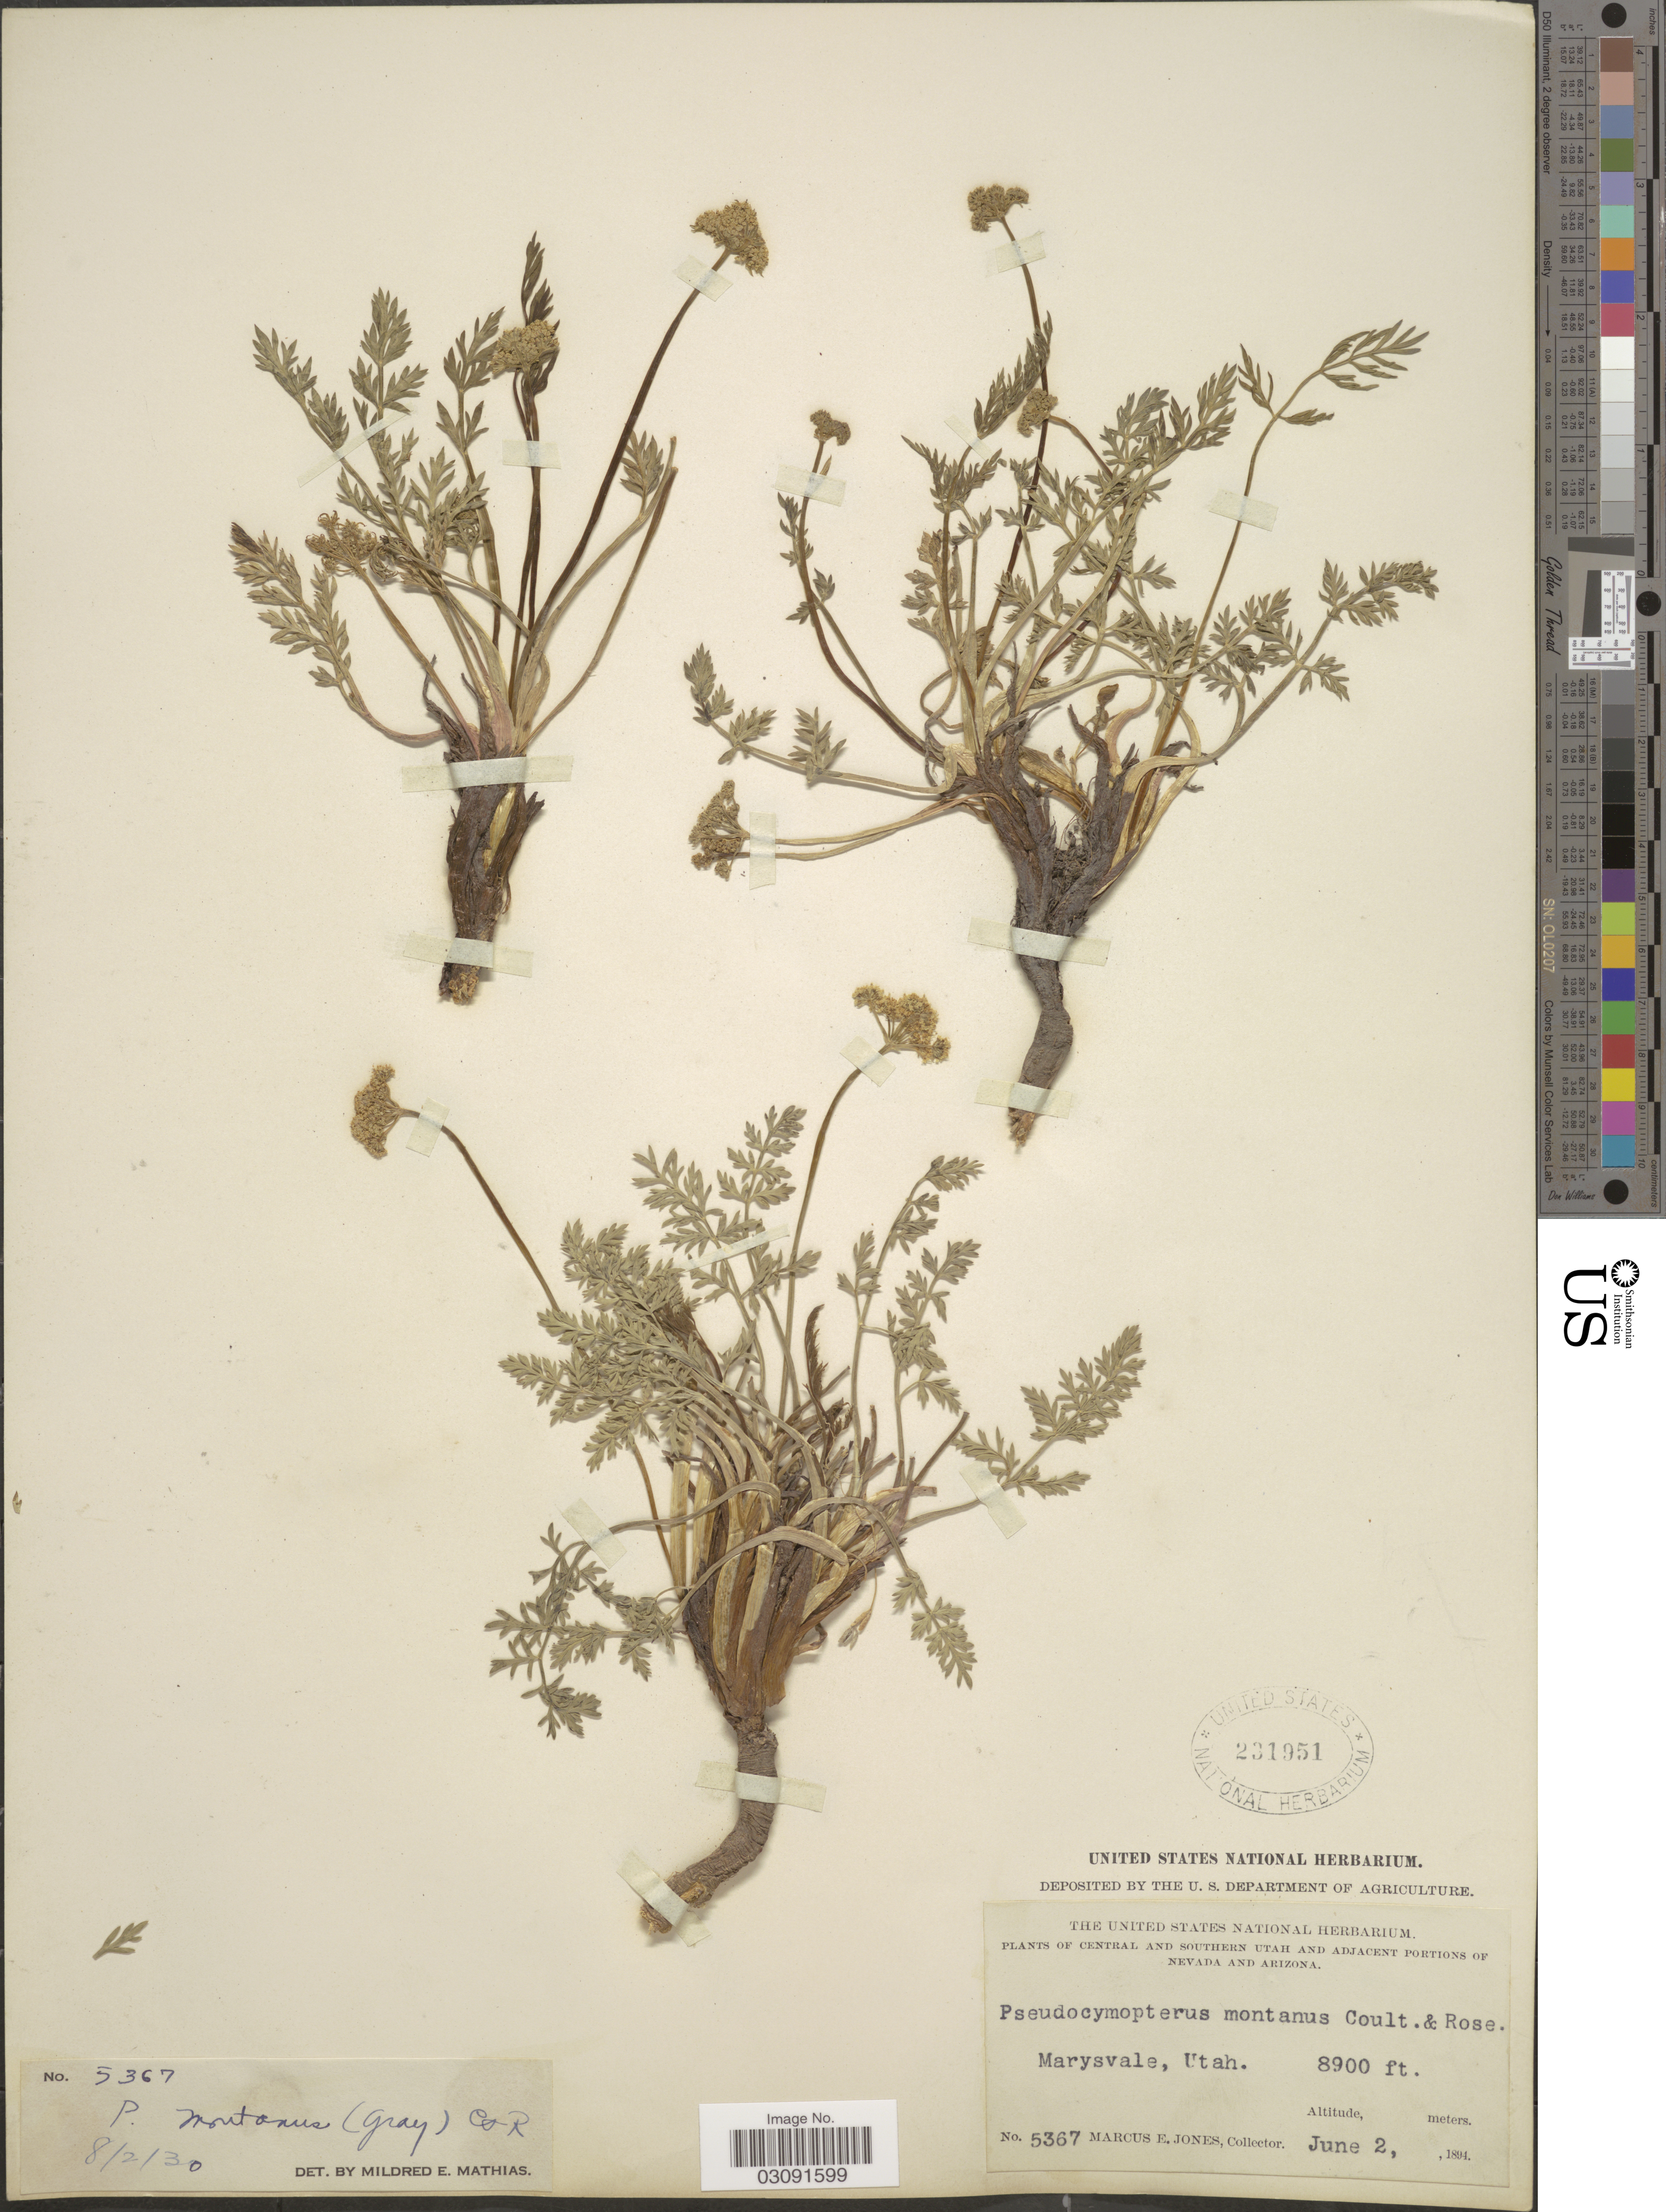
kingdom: Plantae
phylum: Tracheophyta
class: Magnoliopsida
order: Apiales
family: Apiaceae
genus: Pseudocymopterus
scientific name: Pseudocymopterus montanus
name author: (A. Gray) J.M. Coult. & Rose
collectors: M. E. Jones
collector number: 5367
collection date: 1894-06-02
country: United States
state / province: Utah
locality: Central and Southern Utah, Marysvale.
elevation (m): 2713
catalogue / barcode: US 231951